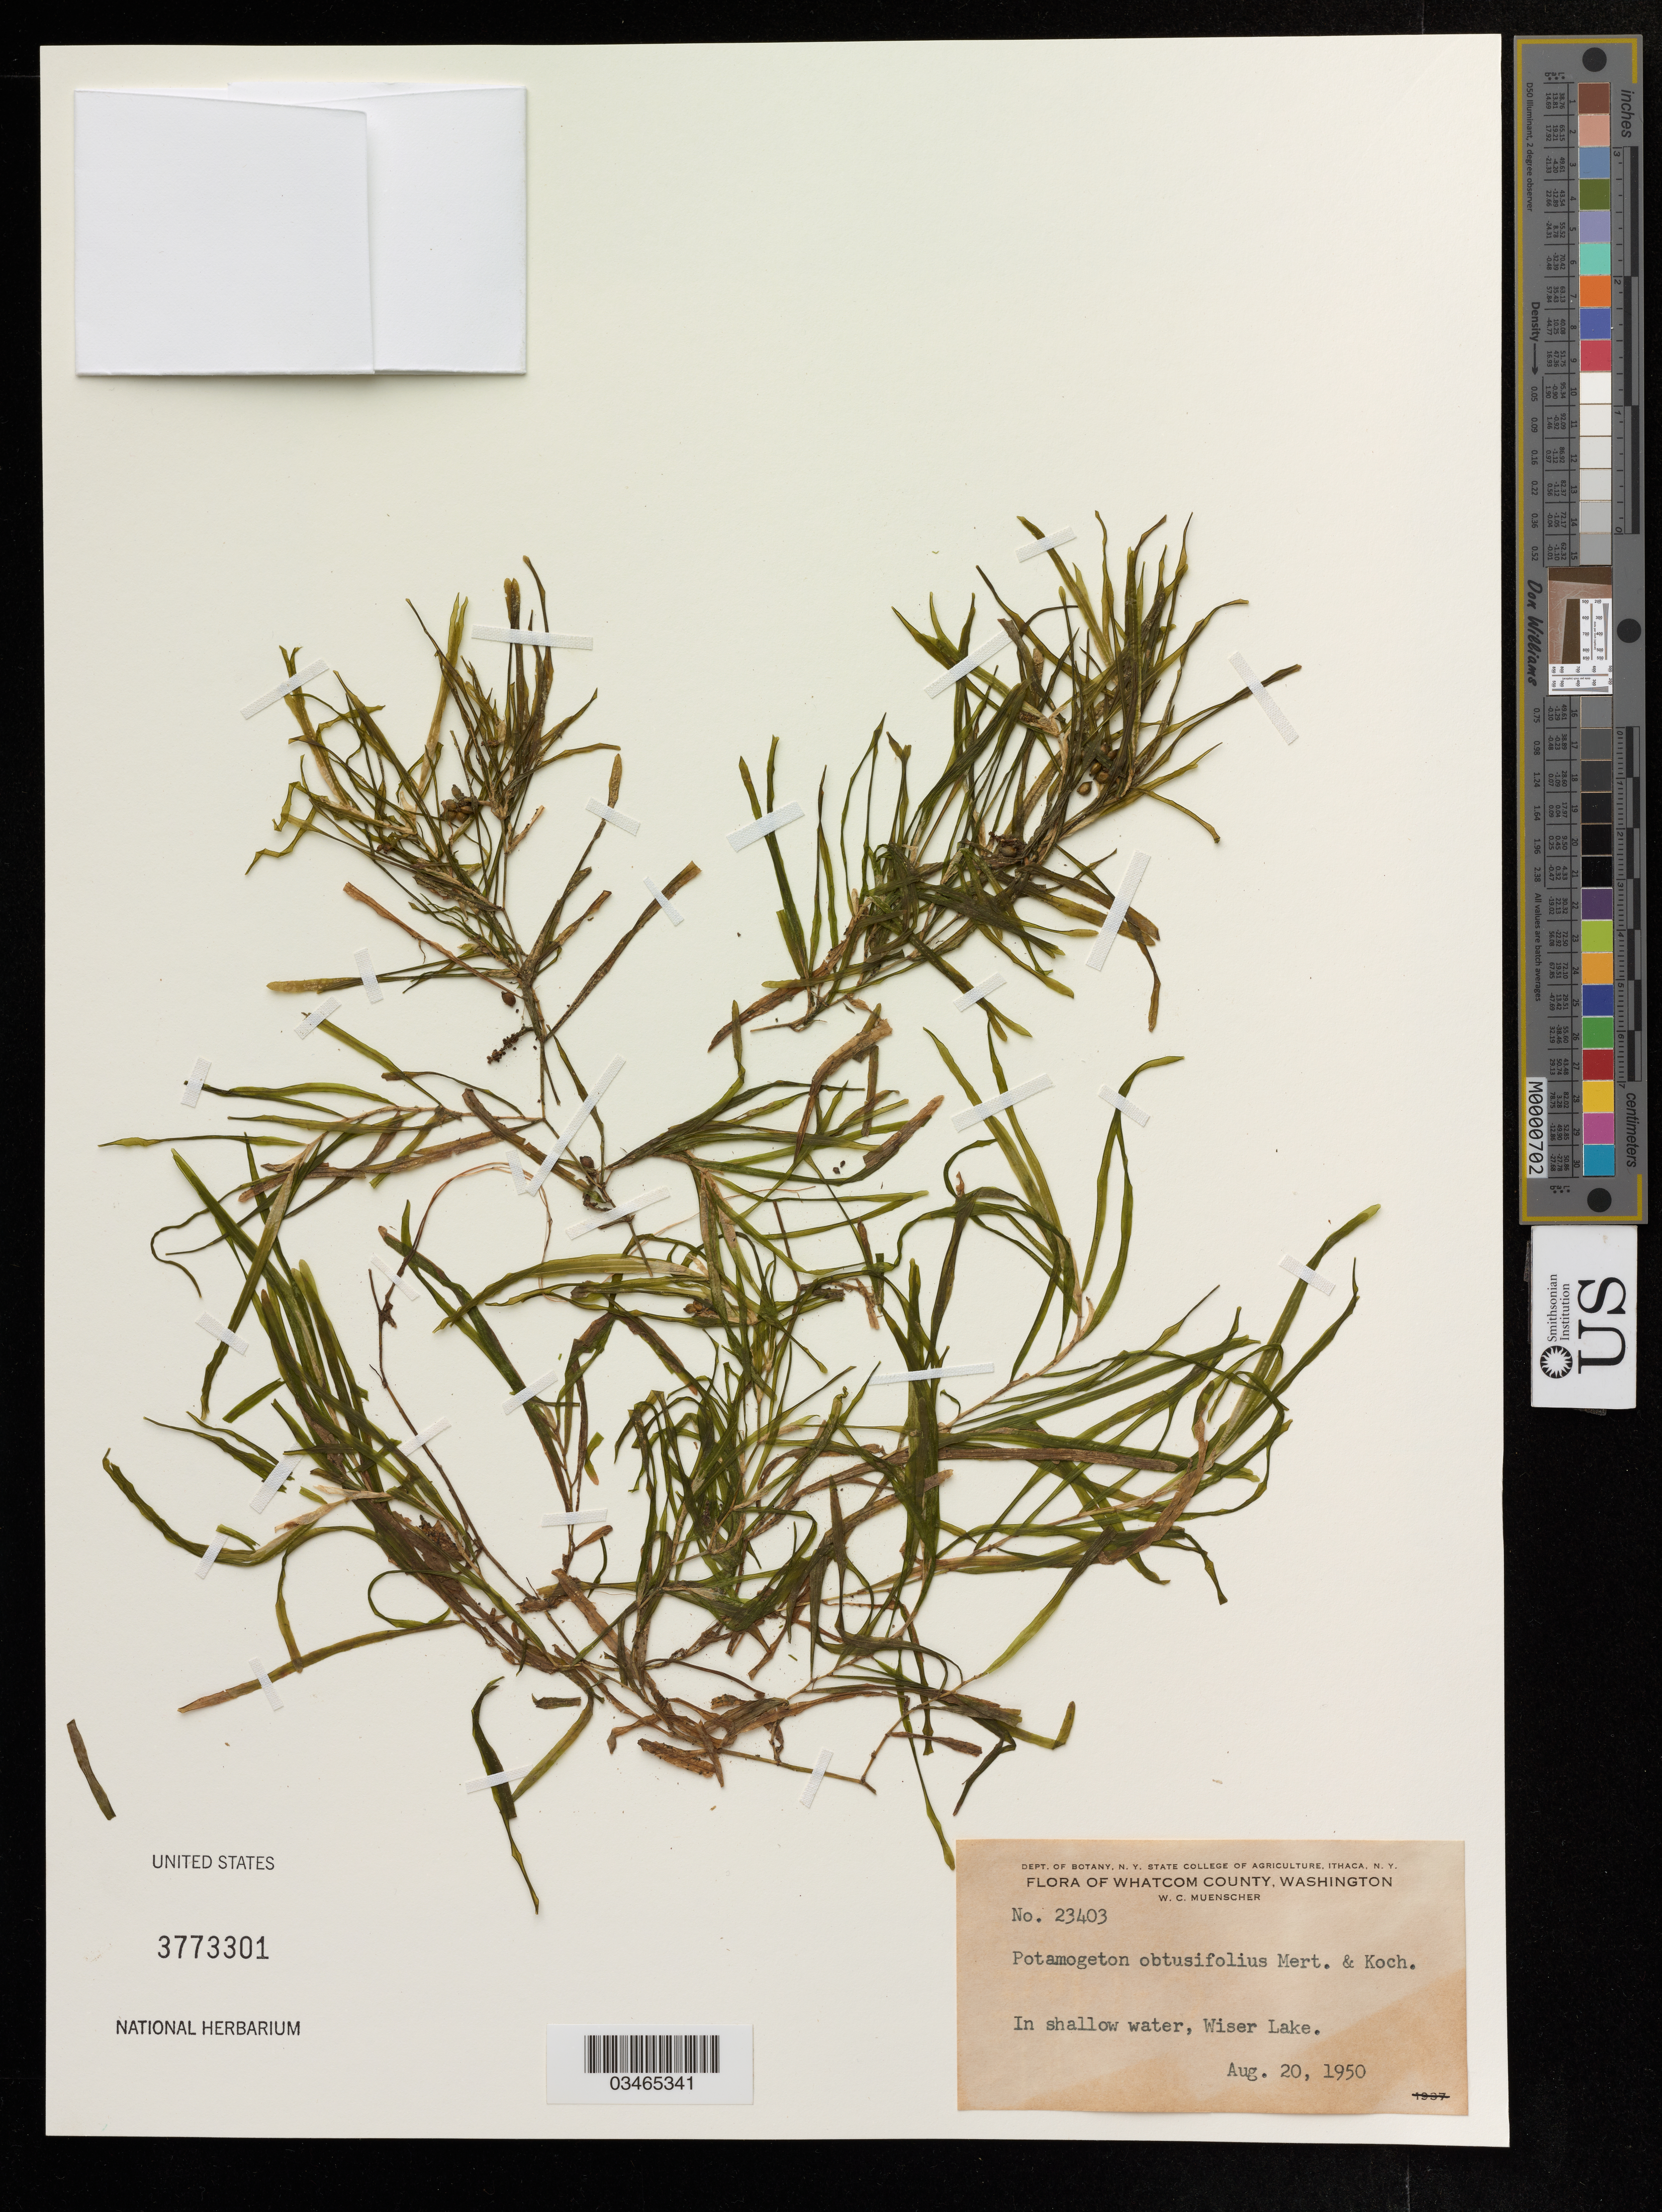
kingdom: Plantae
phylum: Tracheophyta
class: Liliopsida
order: Alismatales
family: Potamogetonaceae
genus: Potamogeton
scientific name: Potamogeton obtusifolius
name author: Mert. & W.D.J. Koch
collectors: W. Muenscher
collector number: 23403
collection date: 1950-08-20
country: United States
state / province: Washington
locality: Whatcom County. In shallow water, Wiser Lake.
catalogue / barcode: US 3773301